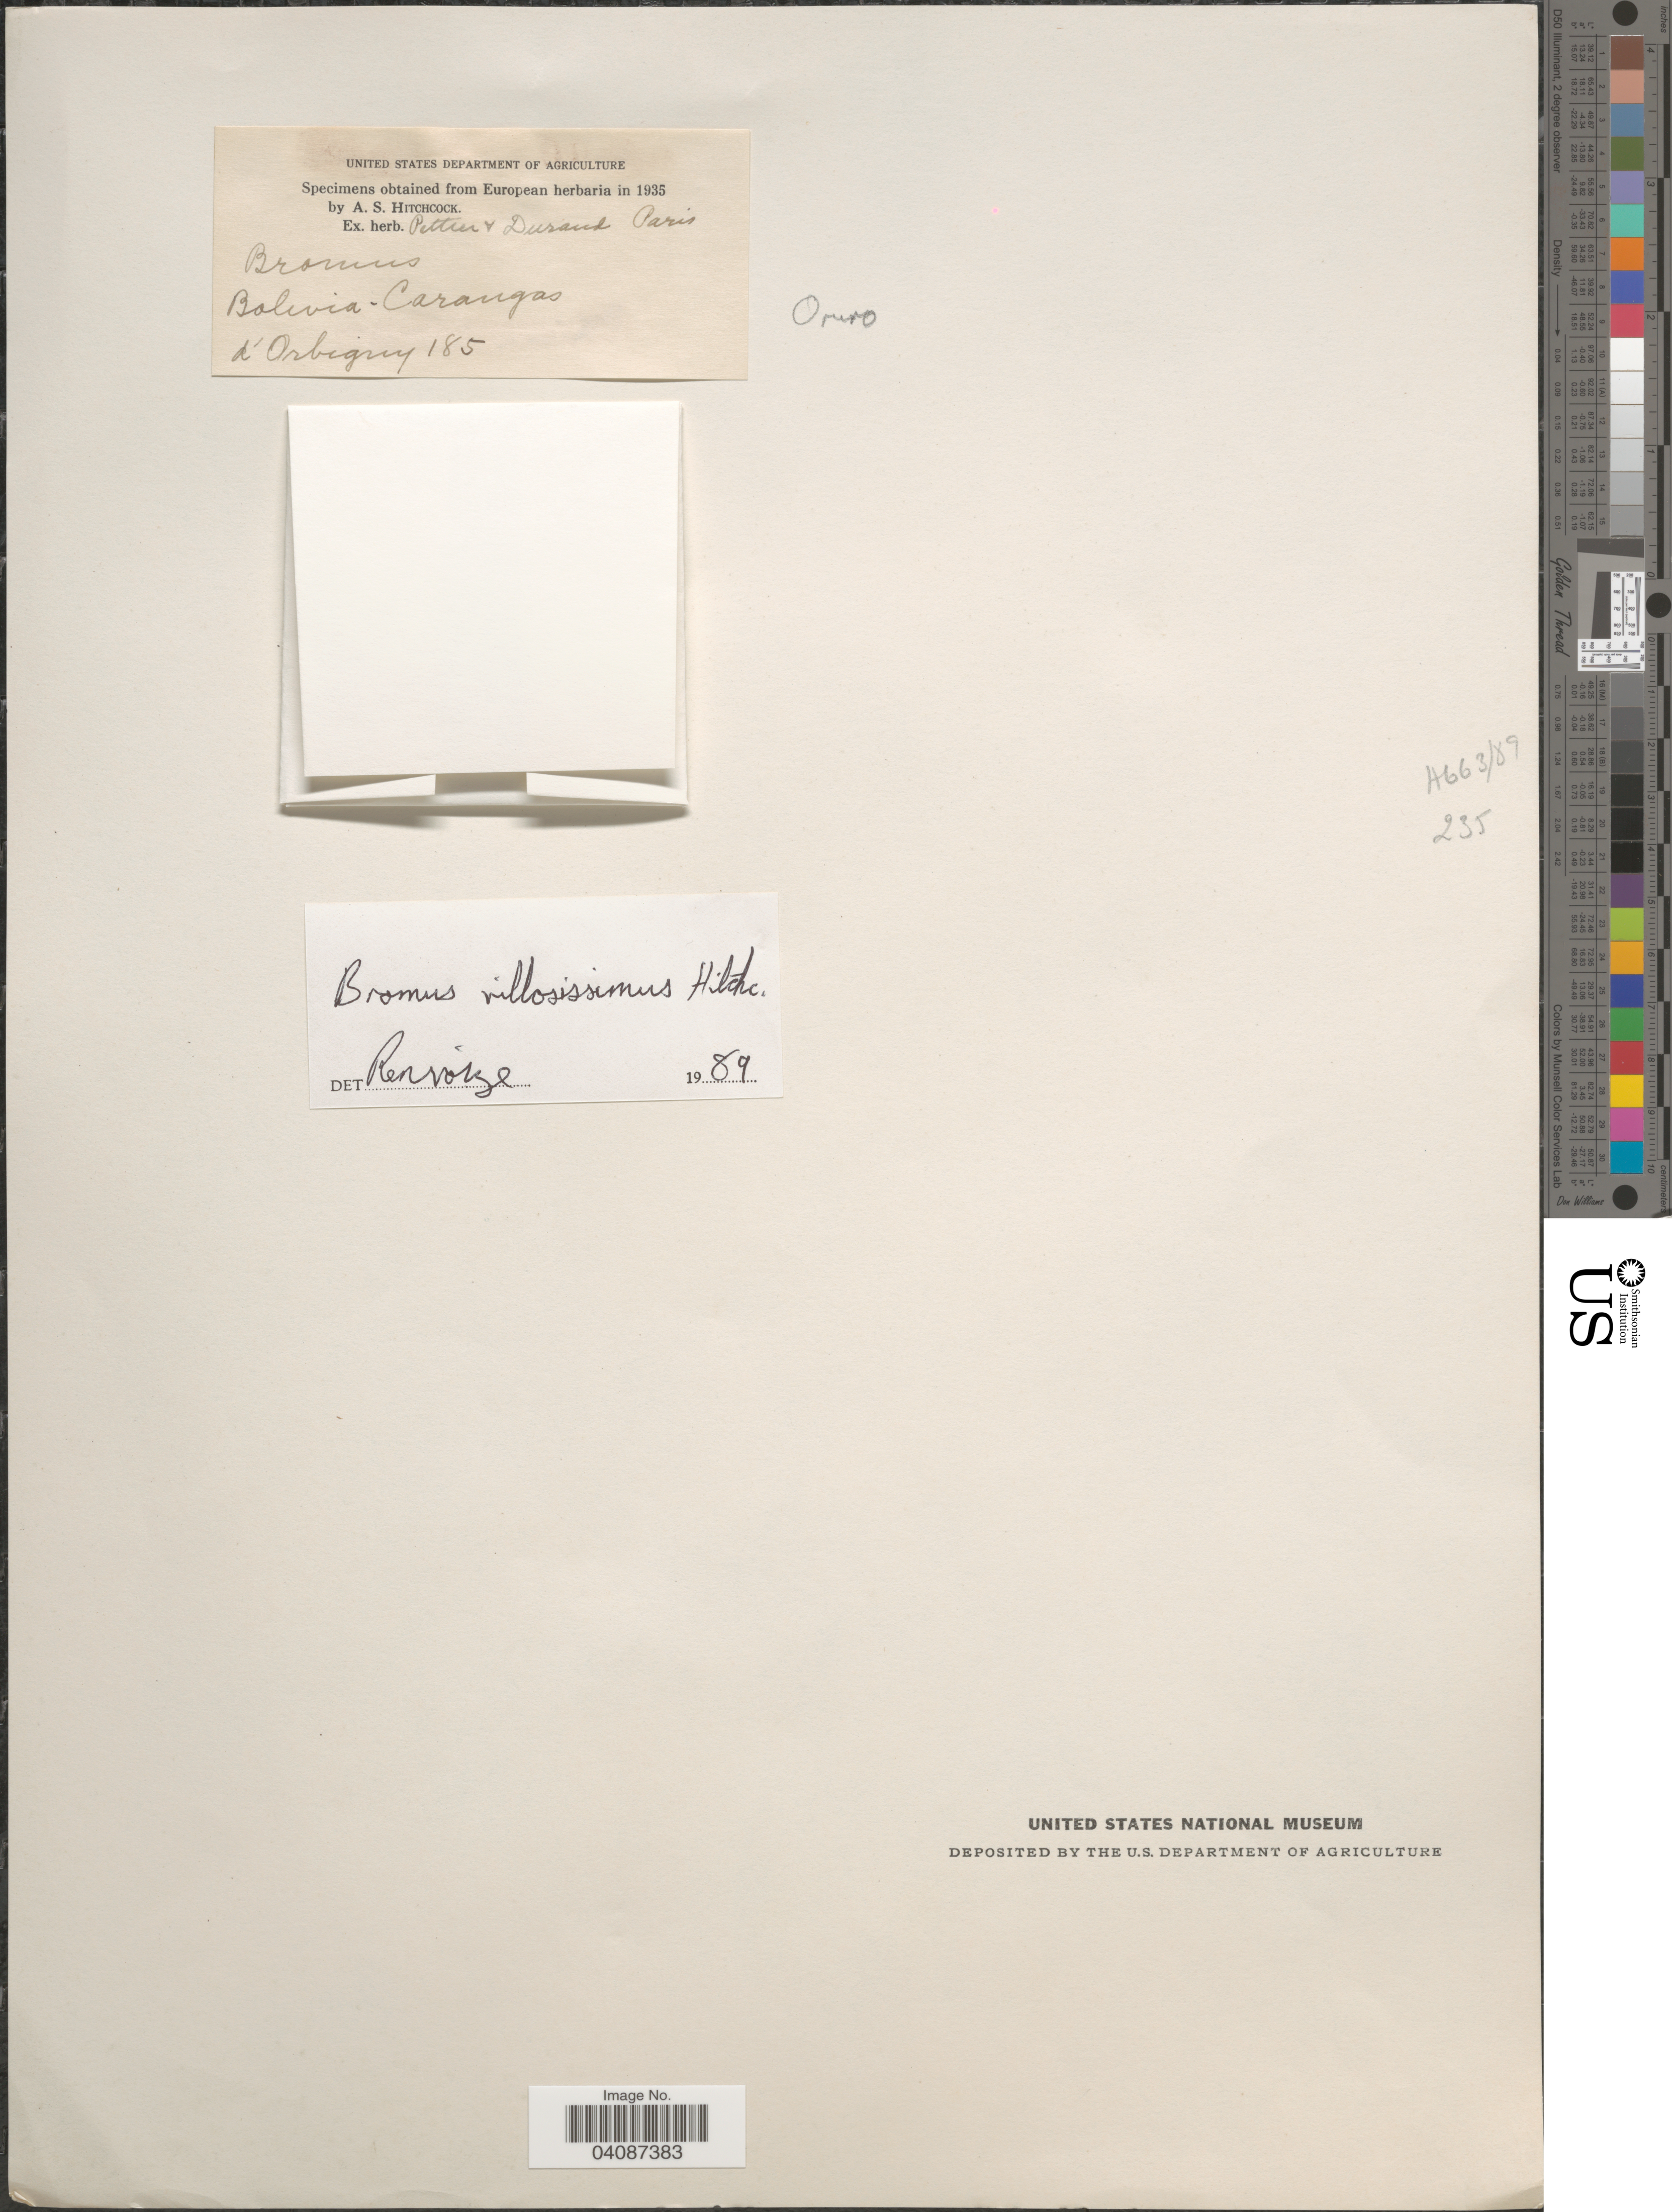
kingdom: Plantae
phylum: Tracheophyta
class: Liliopsida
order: Poales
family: Poaceae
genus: Bromus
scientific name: Bromus villosissimus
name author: Hitchc.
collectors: ex herb. Pittier & Durand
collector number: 185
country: Bolivia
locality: Carangas d'Orbigny.